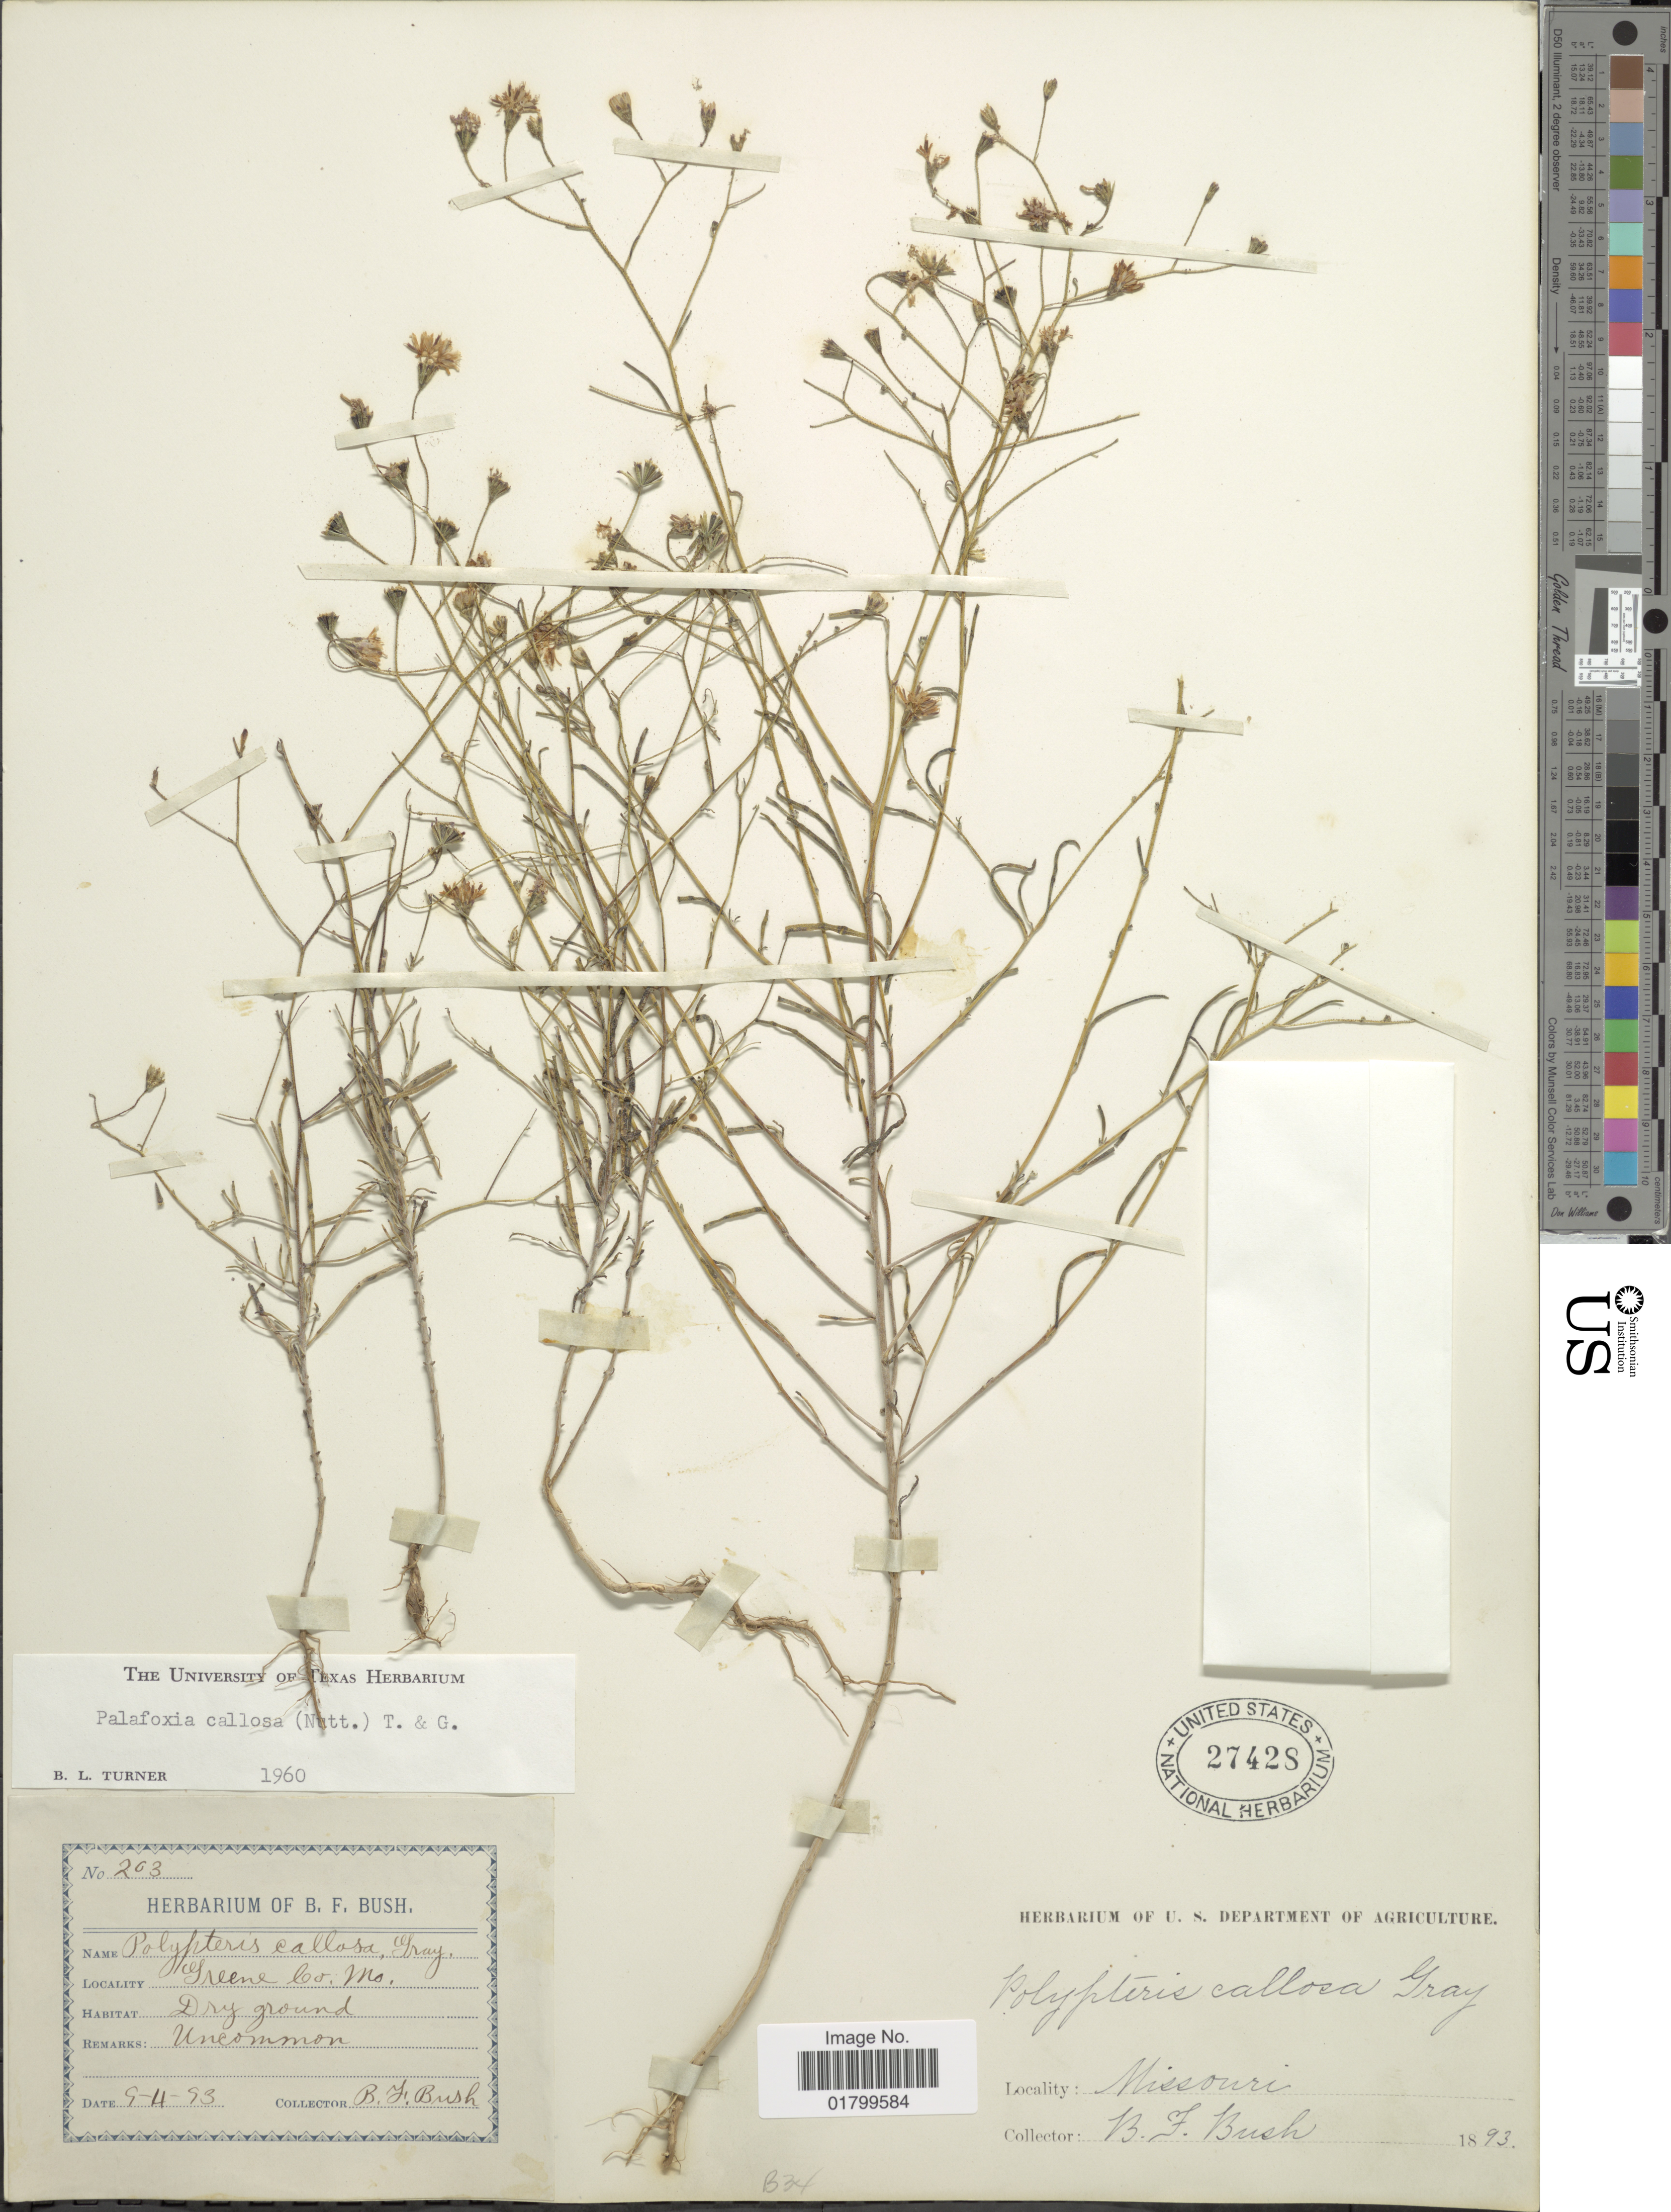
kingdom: Plantae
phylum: Tracheophyta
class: Magnoliopsida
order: Asterales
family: Asteraceae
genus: Palafoxia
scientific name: Palafoxia callosa var. callosa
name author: (Nutt.) Torr. & A. Gray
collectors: B. F. Bush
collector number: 203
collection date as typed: Transcribed d/m/y: 4/9/93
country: United States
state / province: Missouri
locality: Greene Co., Mo.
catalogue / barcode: US 27428